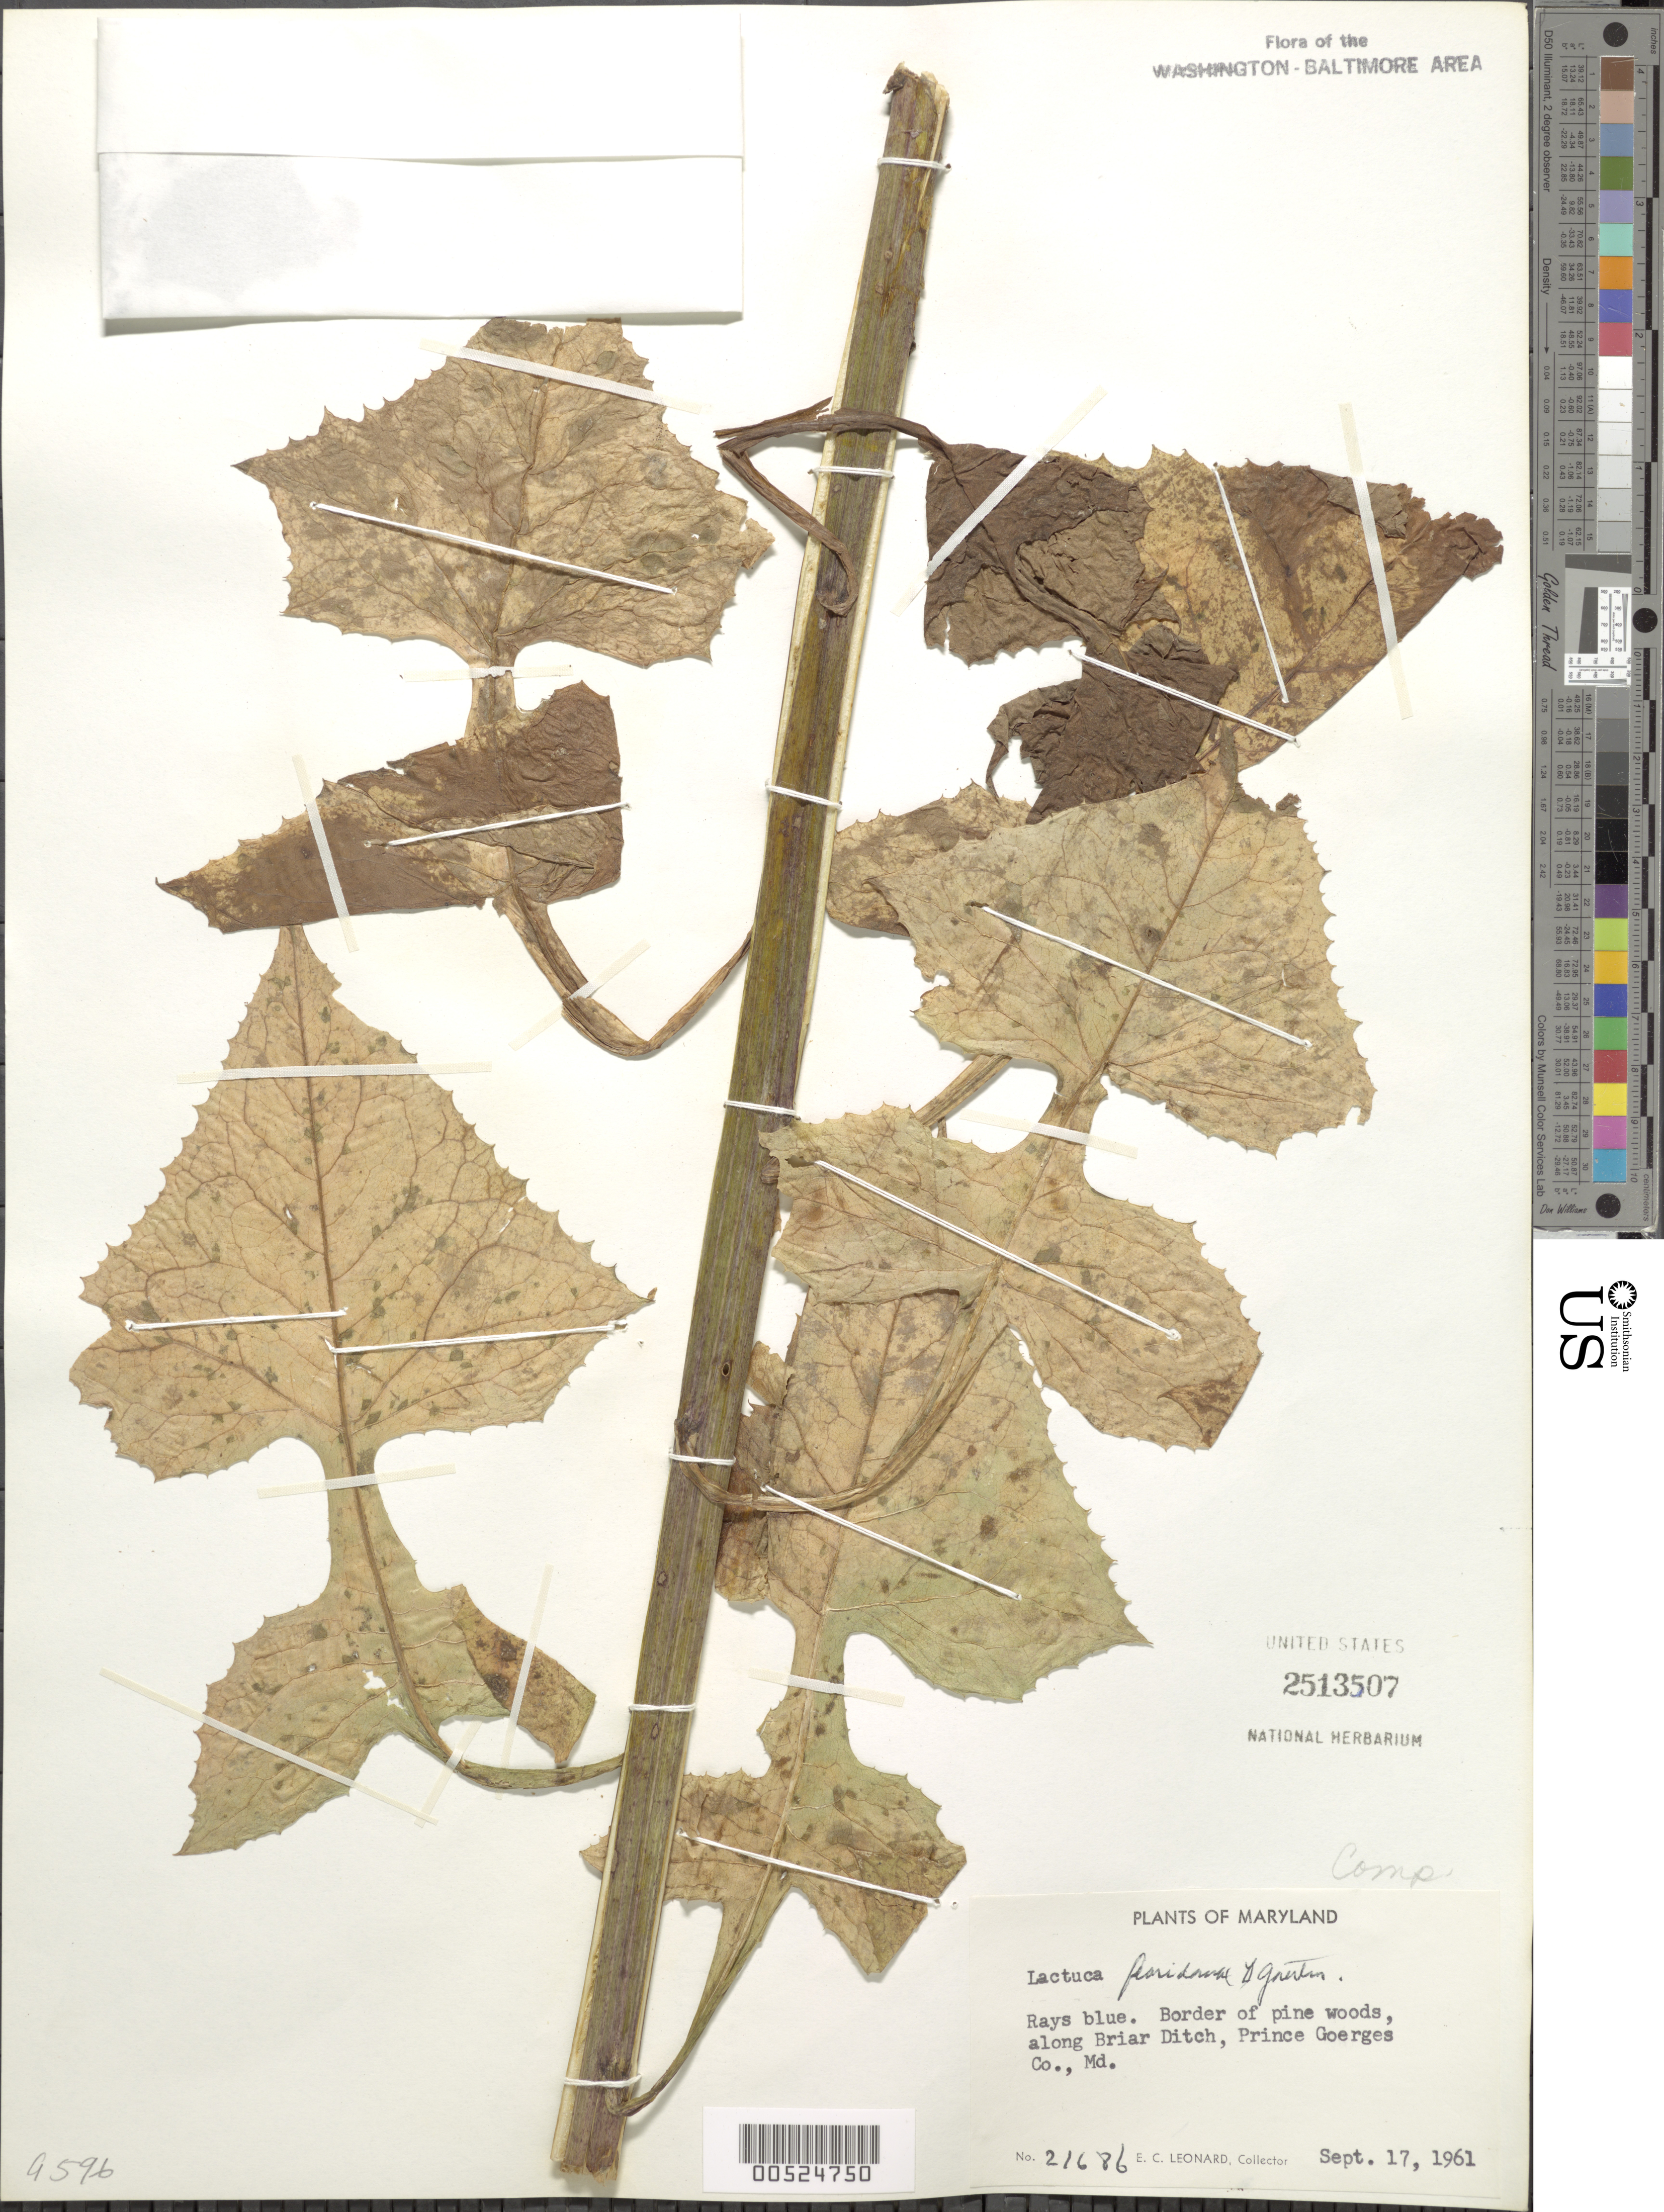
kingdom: Plantae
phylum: Tracheophyta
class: Magnoliopsida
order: Asterales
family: Asteraceae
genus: Lactuca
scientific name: Lactuca floridana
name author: (L.) Gaertn.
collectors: E. C. Leonard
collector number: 21686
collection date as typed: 17 Sep 1961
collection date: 1961-09-17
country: United States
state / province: Maryland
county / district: Prince George's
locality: Briar Ditch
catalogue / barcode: US 2513507